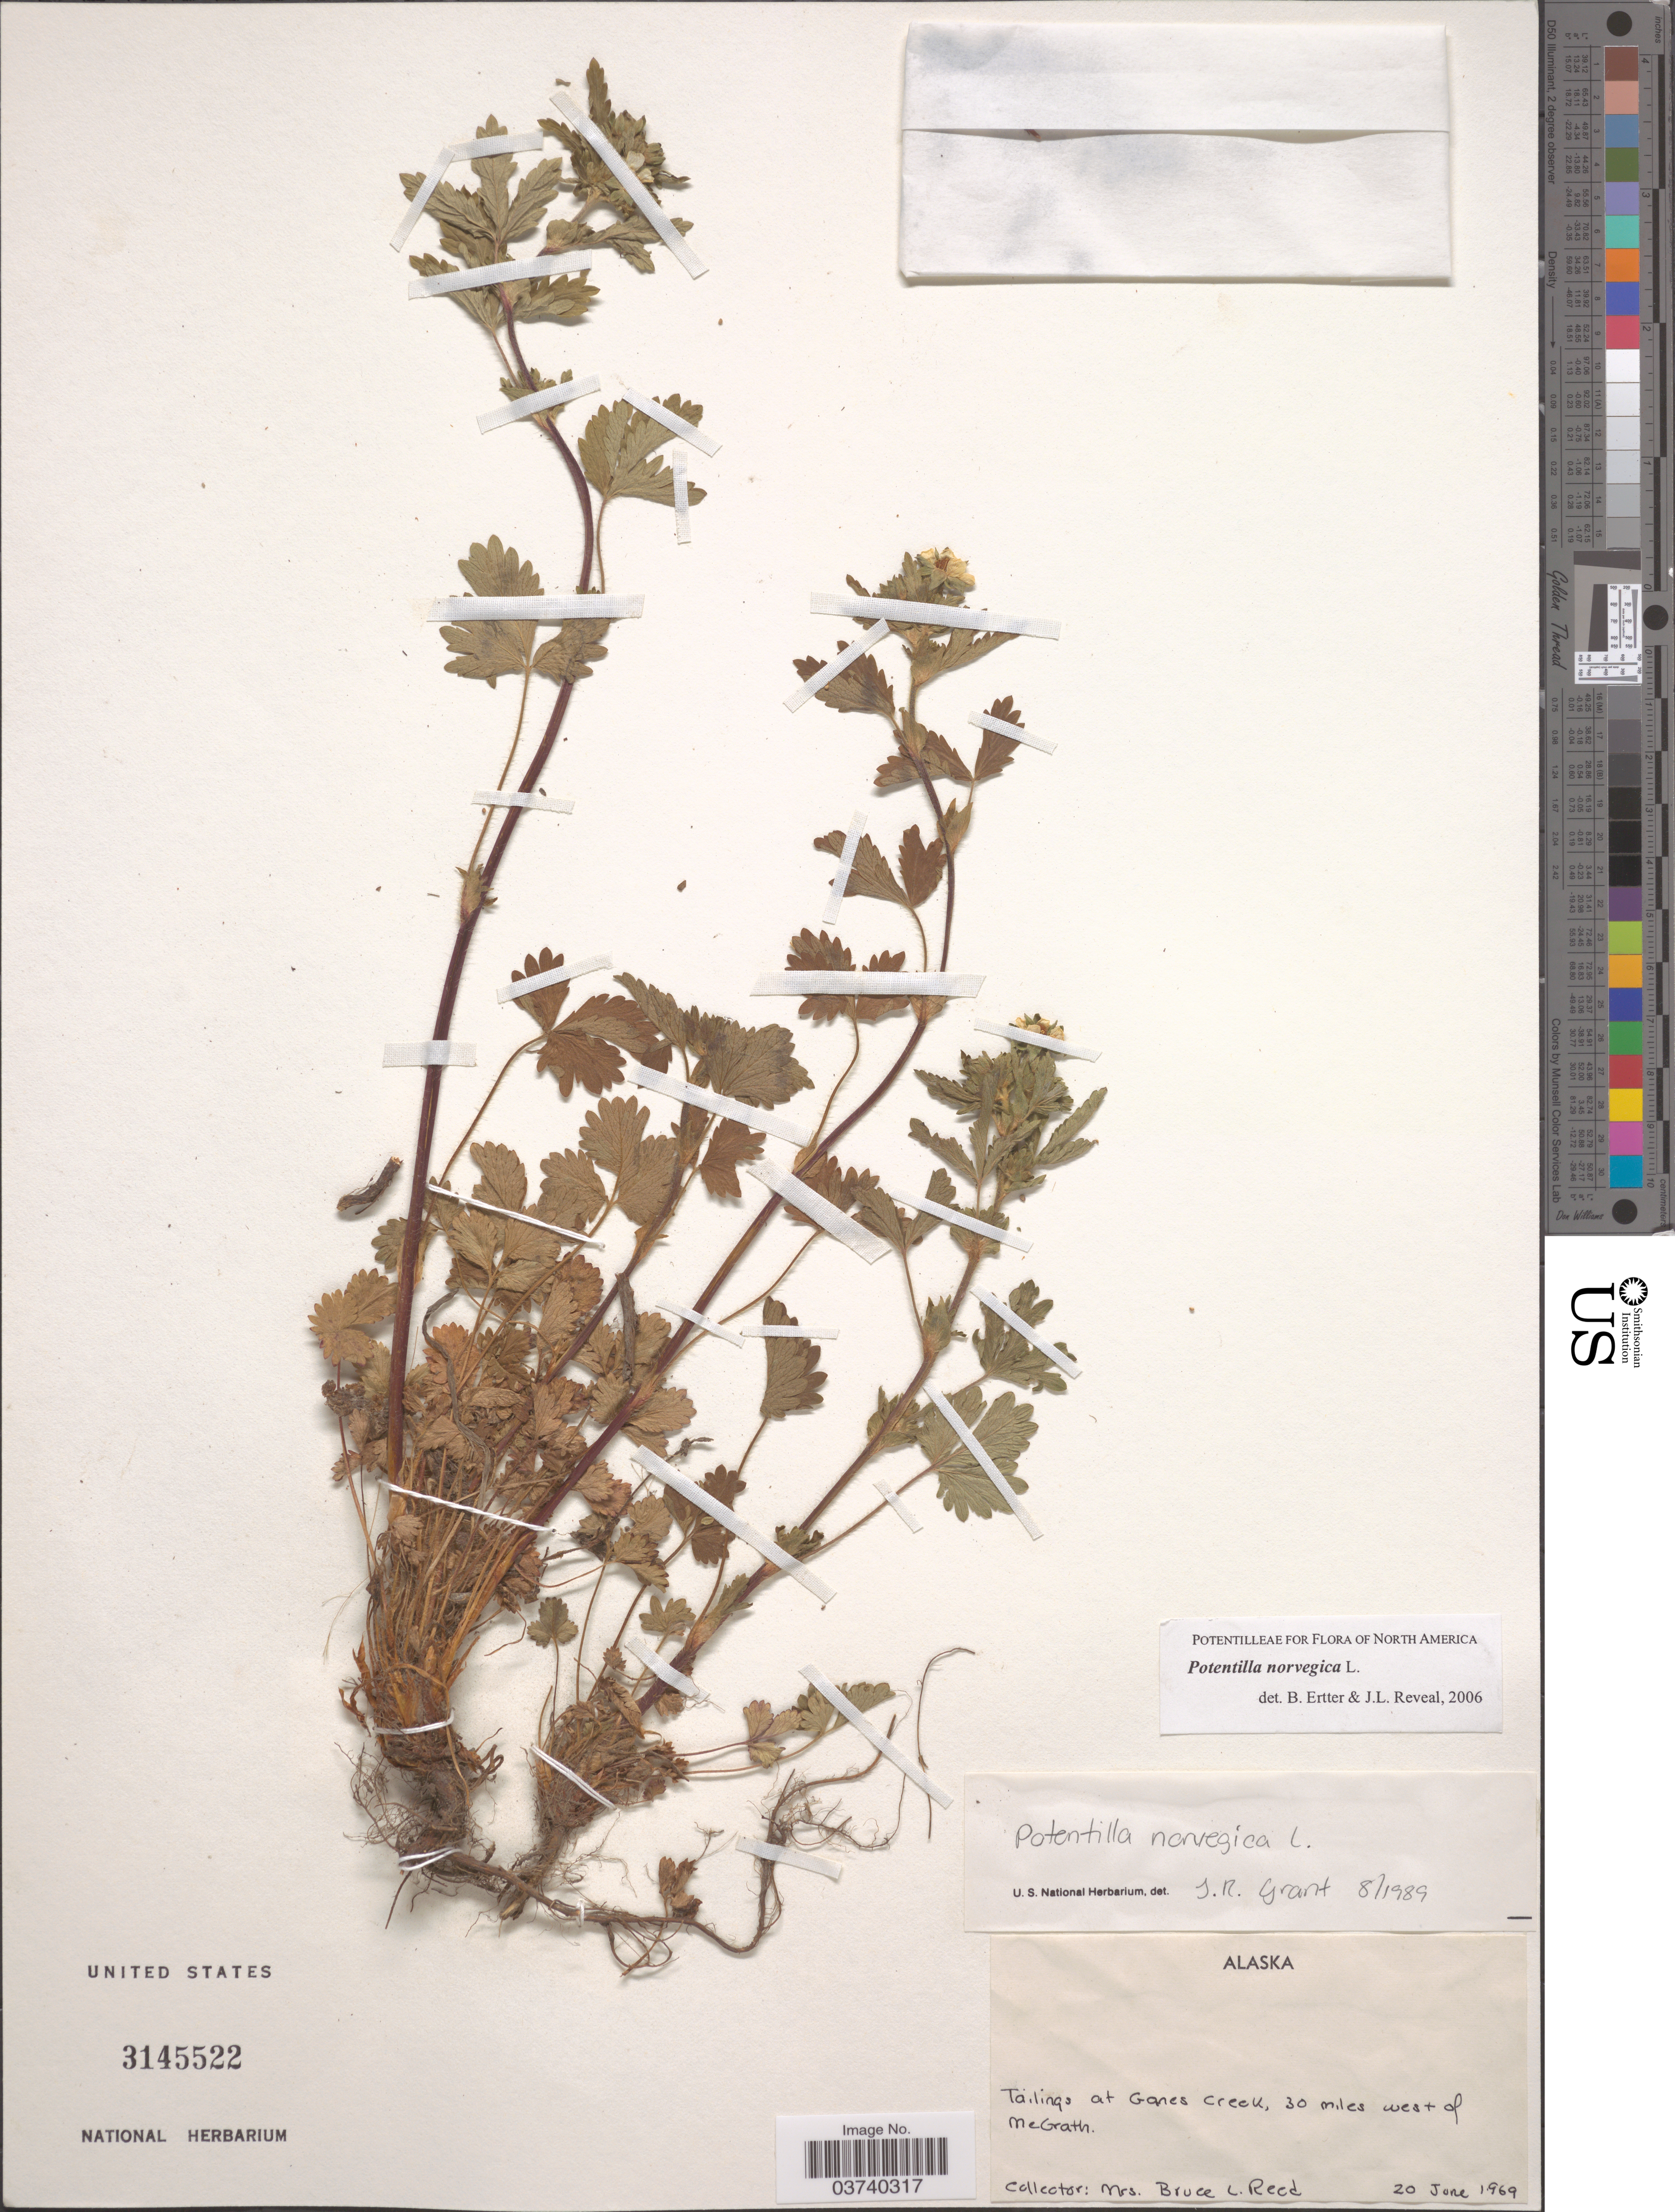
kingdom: Plantae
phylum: Tracheophyta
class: Magnoliopsida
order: Rosales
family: Rosaceae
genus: Potentilla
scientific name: Potentilla norvegica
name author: L.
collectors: B. Reed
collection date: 1969-06-20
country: United States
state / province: Alaska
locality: Tailings at Ganes Creek, 30 miles west of McGrath.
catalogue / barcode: US 3145522